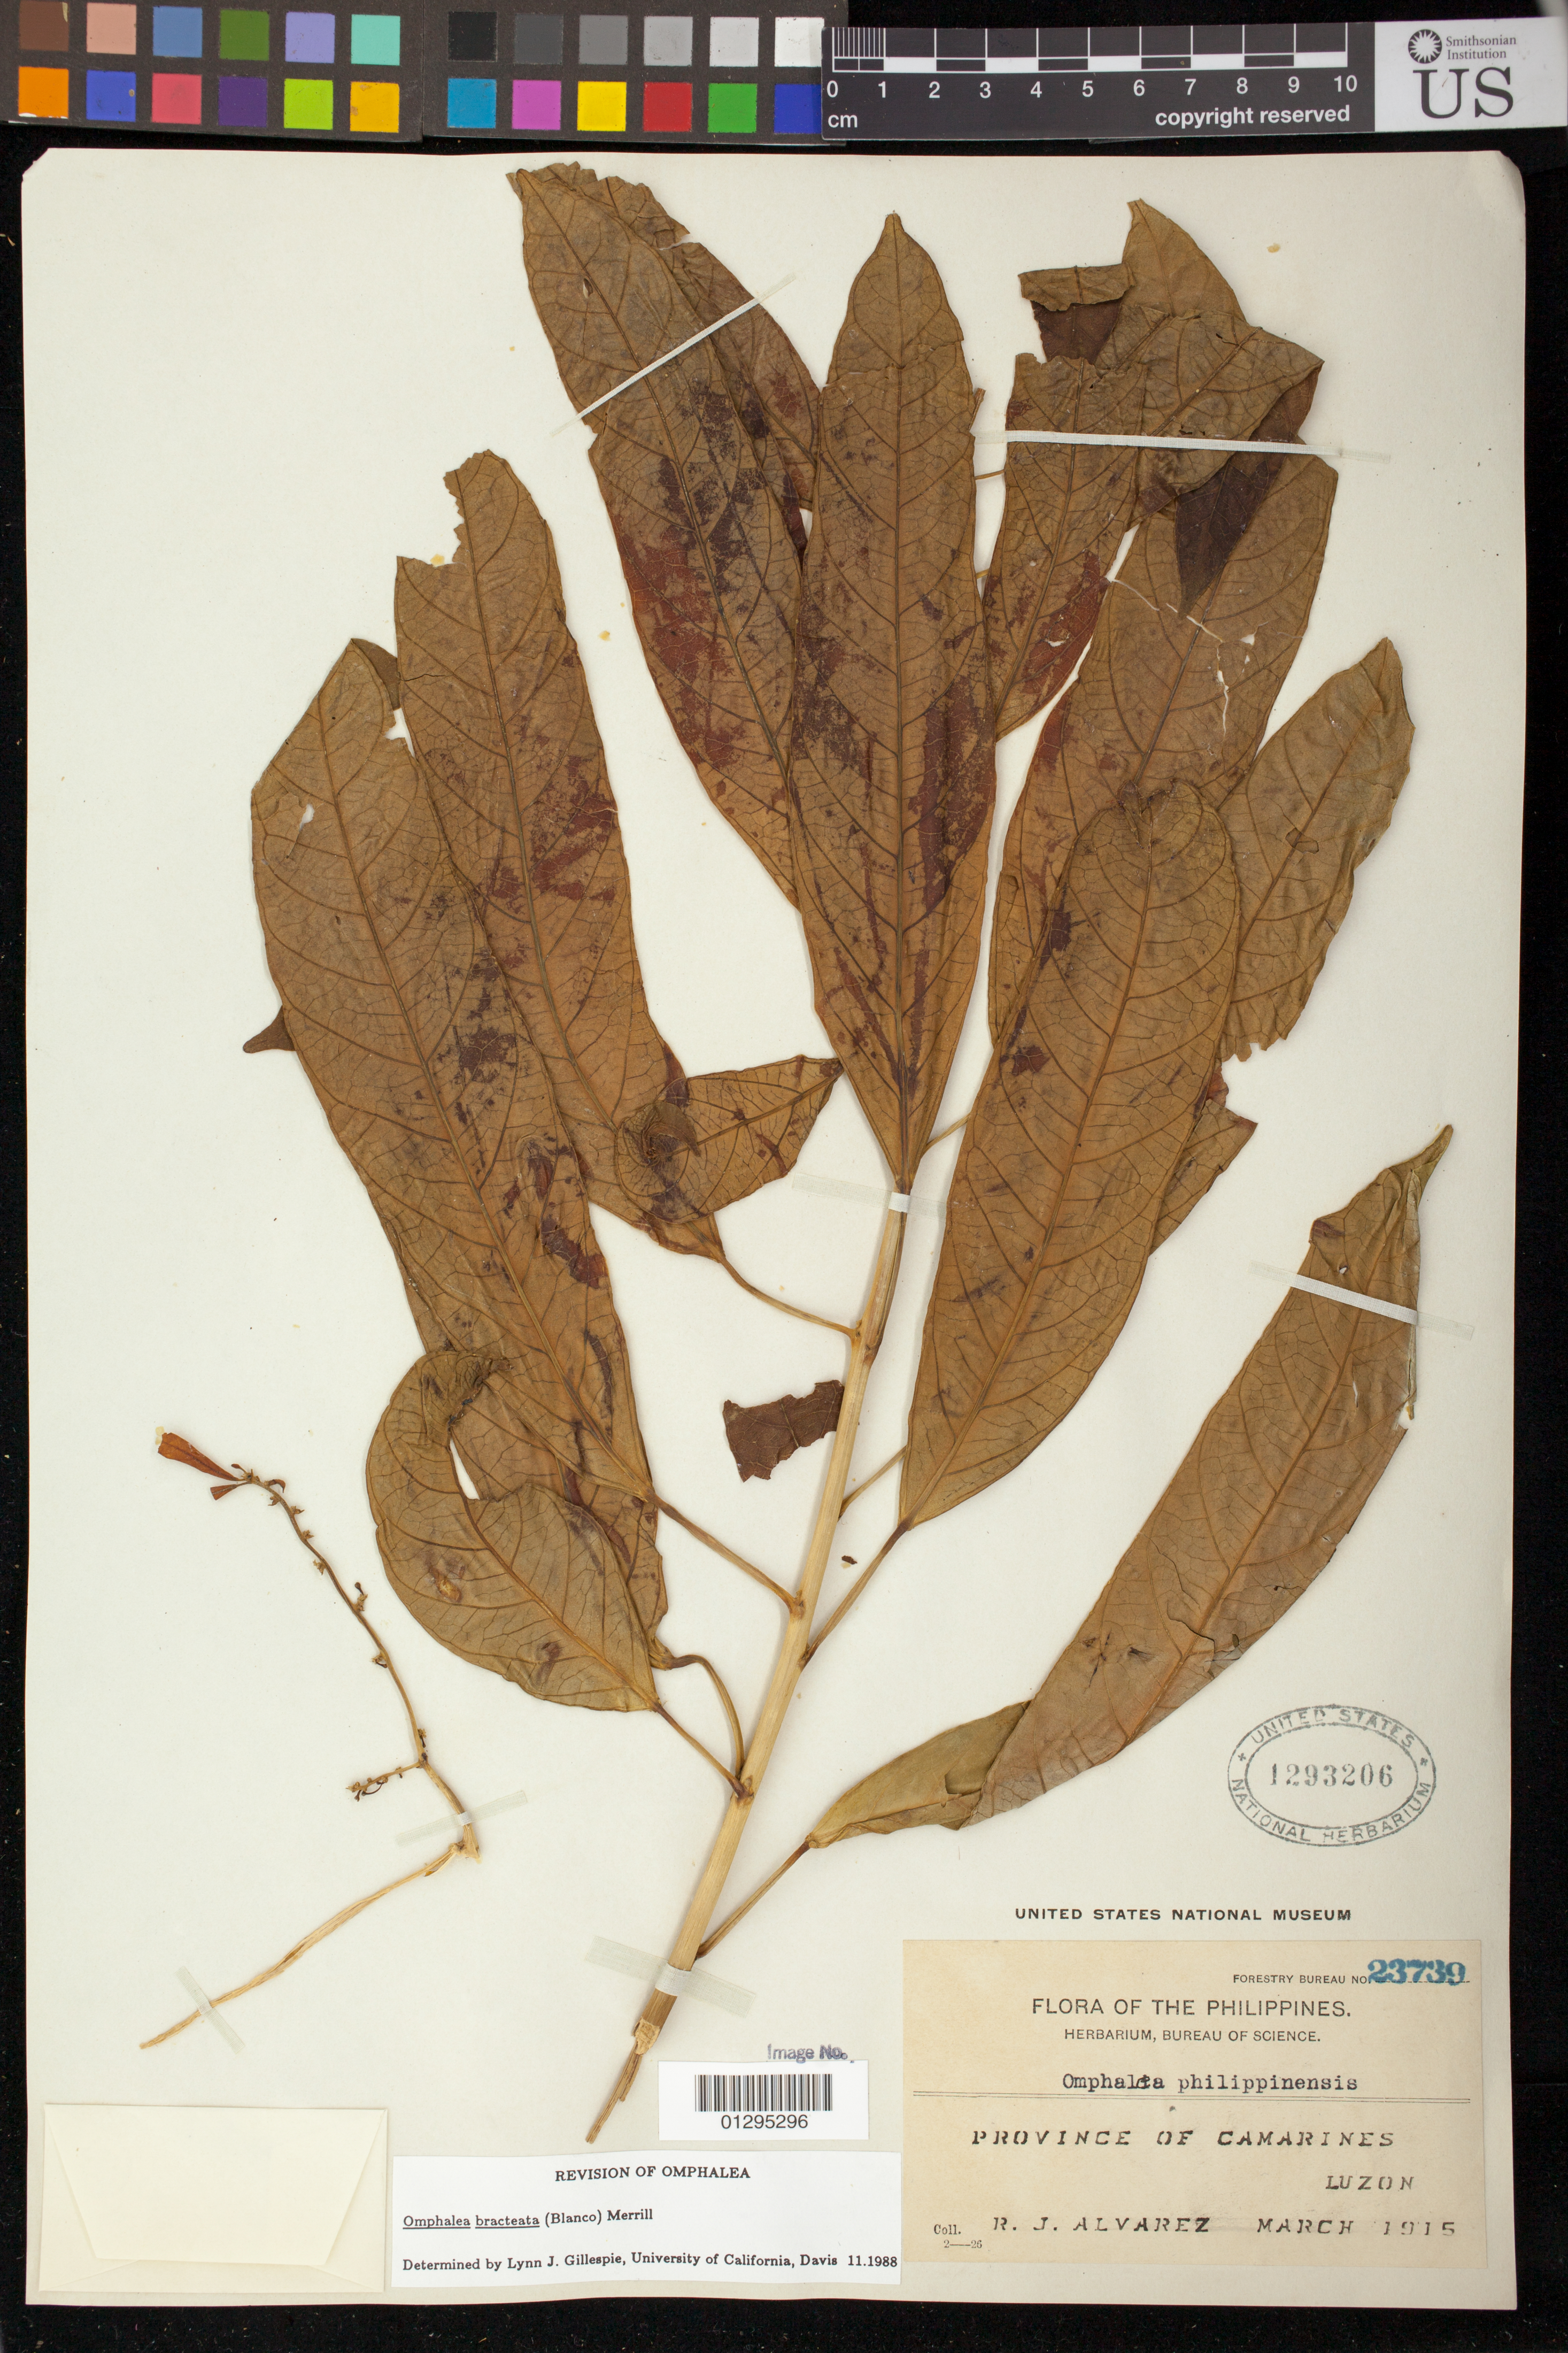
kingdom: Plantae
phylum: Tracheophyta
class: Magnoliopsida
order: Malpighiales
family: Euphorbiaceae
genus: Omphalea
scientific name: Omphalea bracteata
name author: (Blanco) Merr.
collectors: R. Alvarez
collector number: For. Bur. 23739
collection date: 1915-03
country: Philippines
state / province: Bicol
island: Luzon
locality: Province of Camarines, Luzon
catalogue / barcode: US 1293206